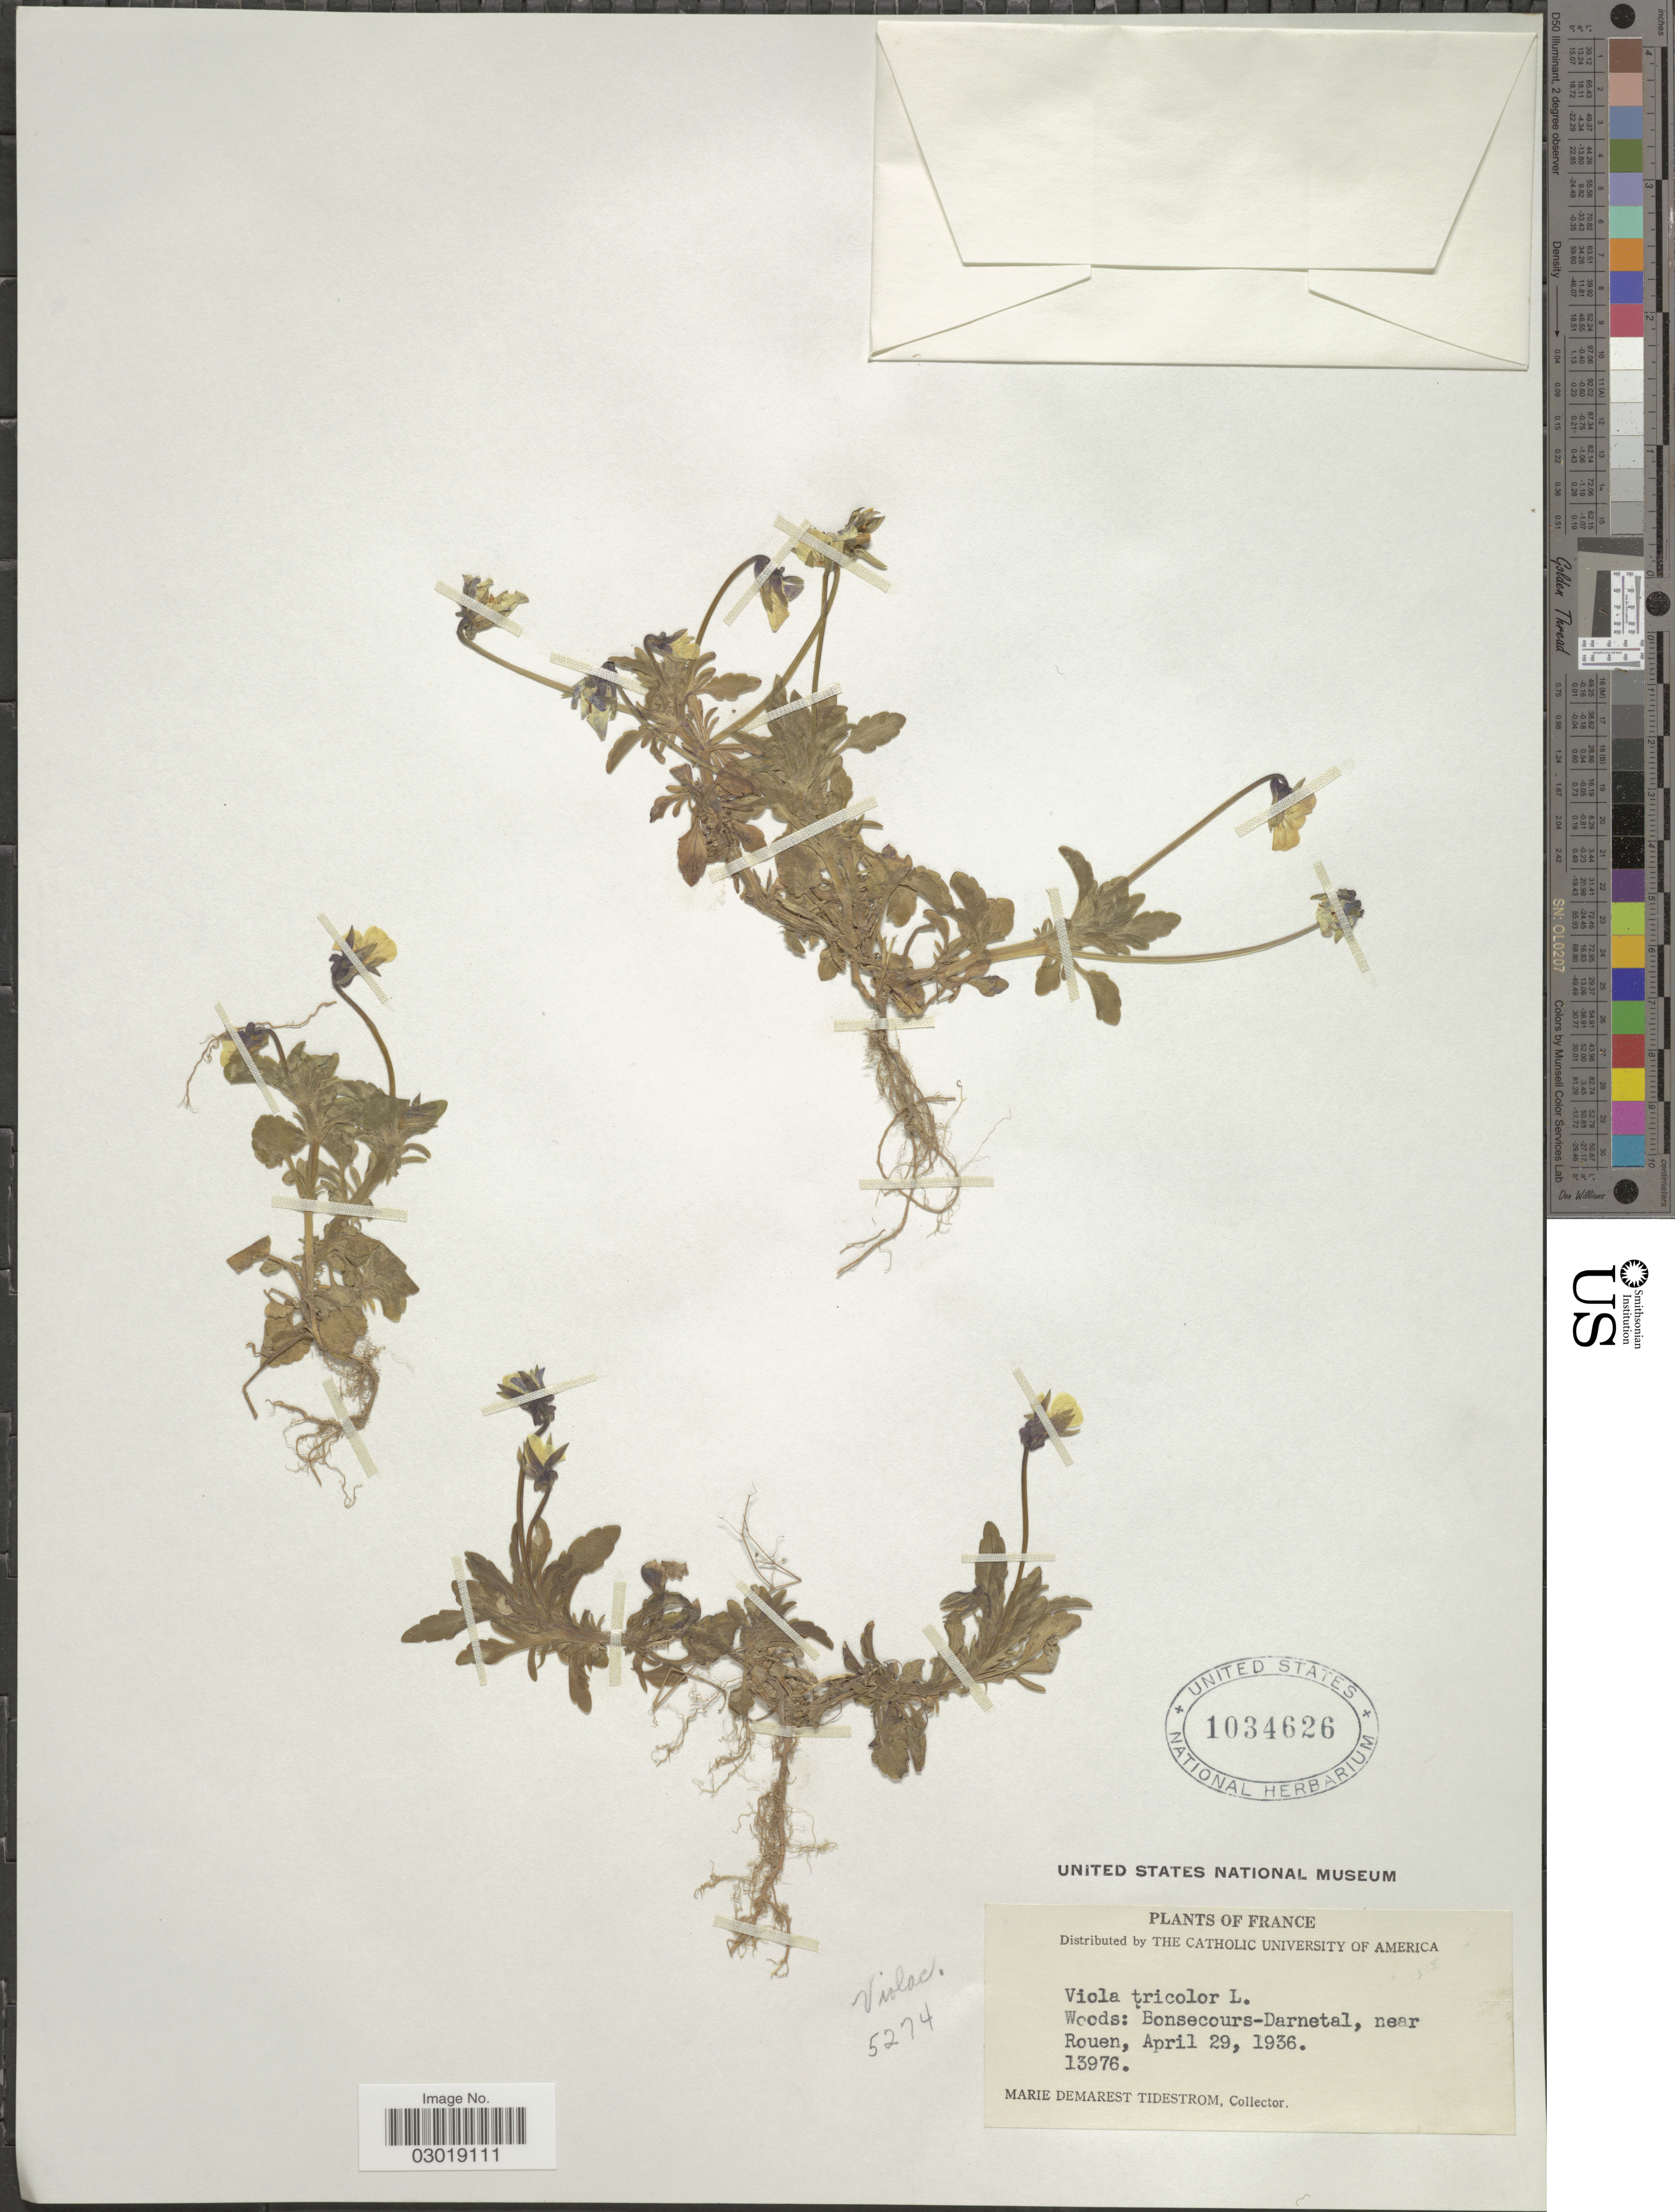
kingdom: Plantae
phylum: Tracheophyta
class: Magnoliopsida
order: Malpighiales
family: Violaceae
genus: Viola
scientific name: Viola tricolor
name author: L.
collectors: M. Tidestrom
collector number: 13976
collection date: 1936-04-29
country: France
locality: Woods: Bonsecours-Darnetal, near Rouen.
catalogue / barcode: US 1034626